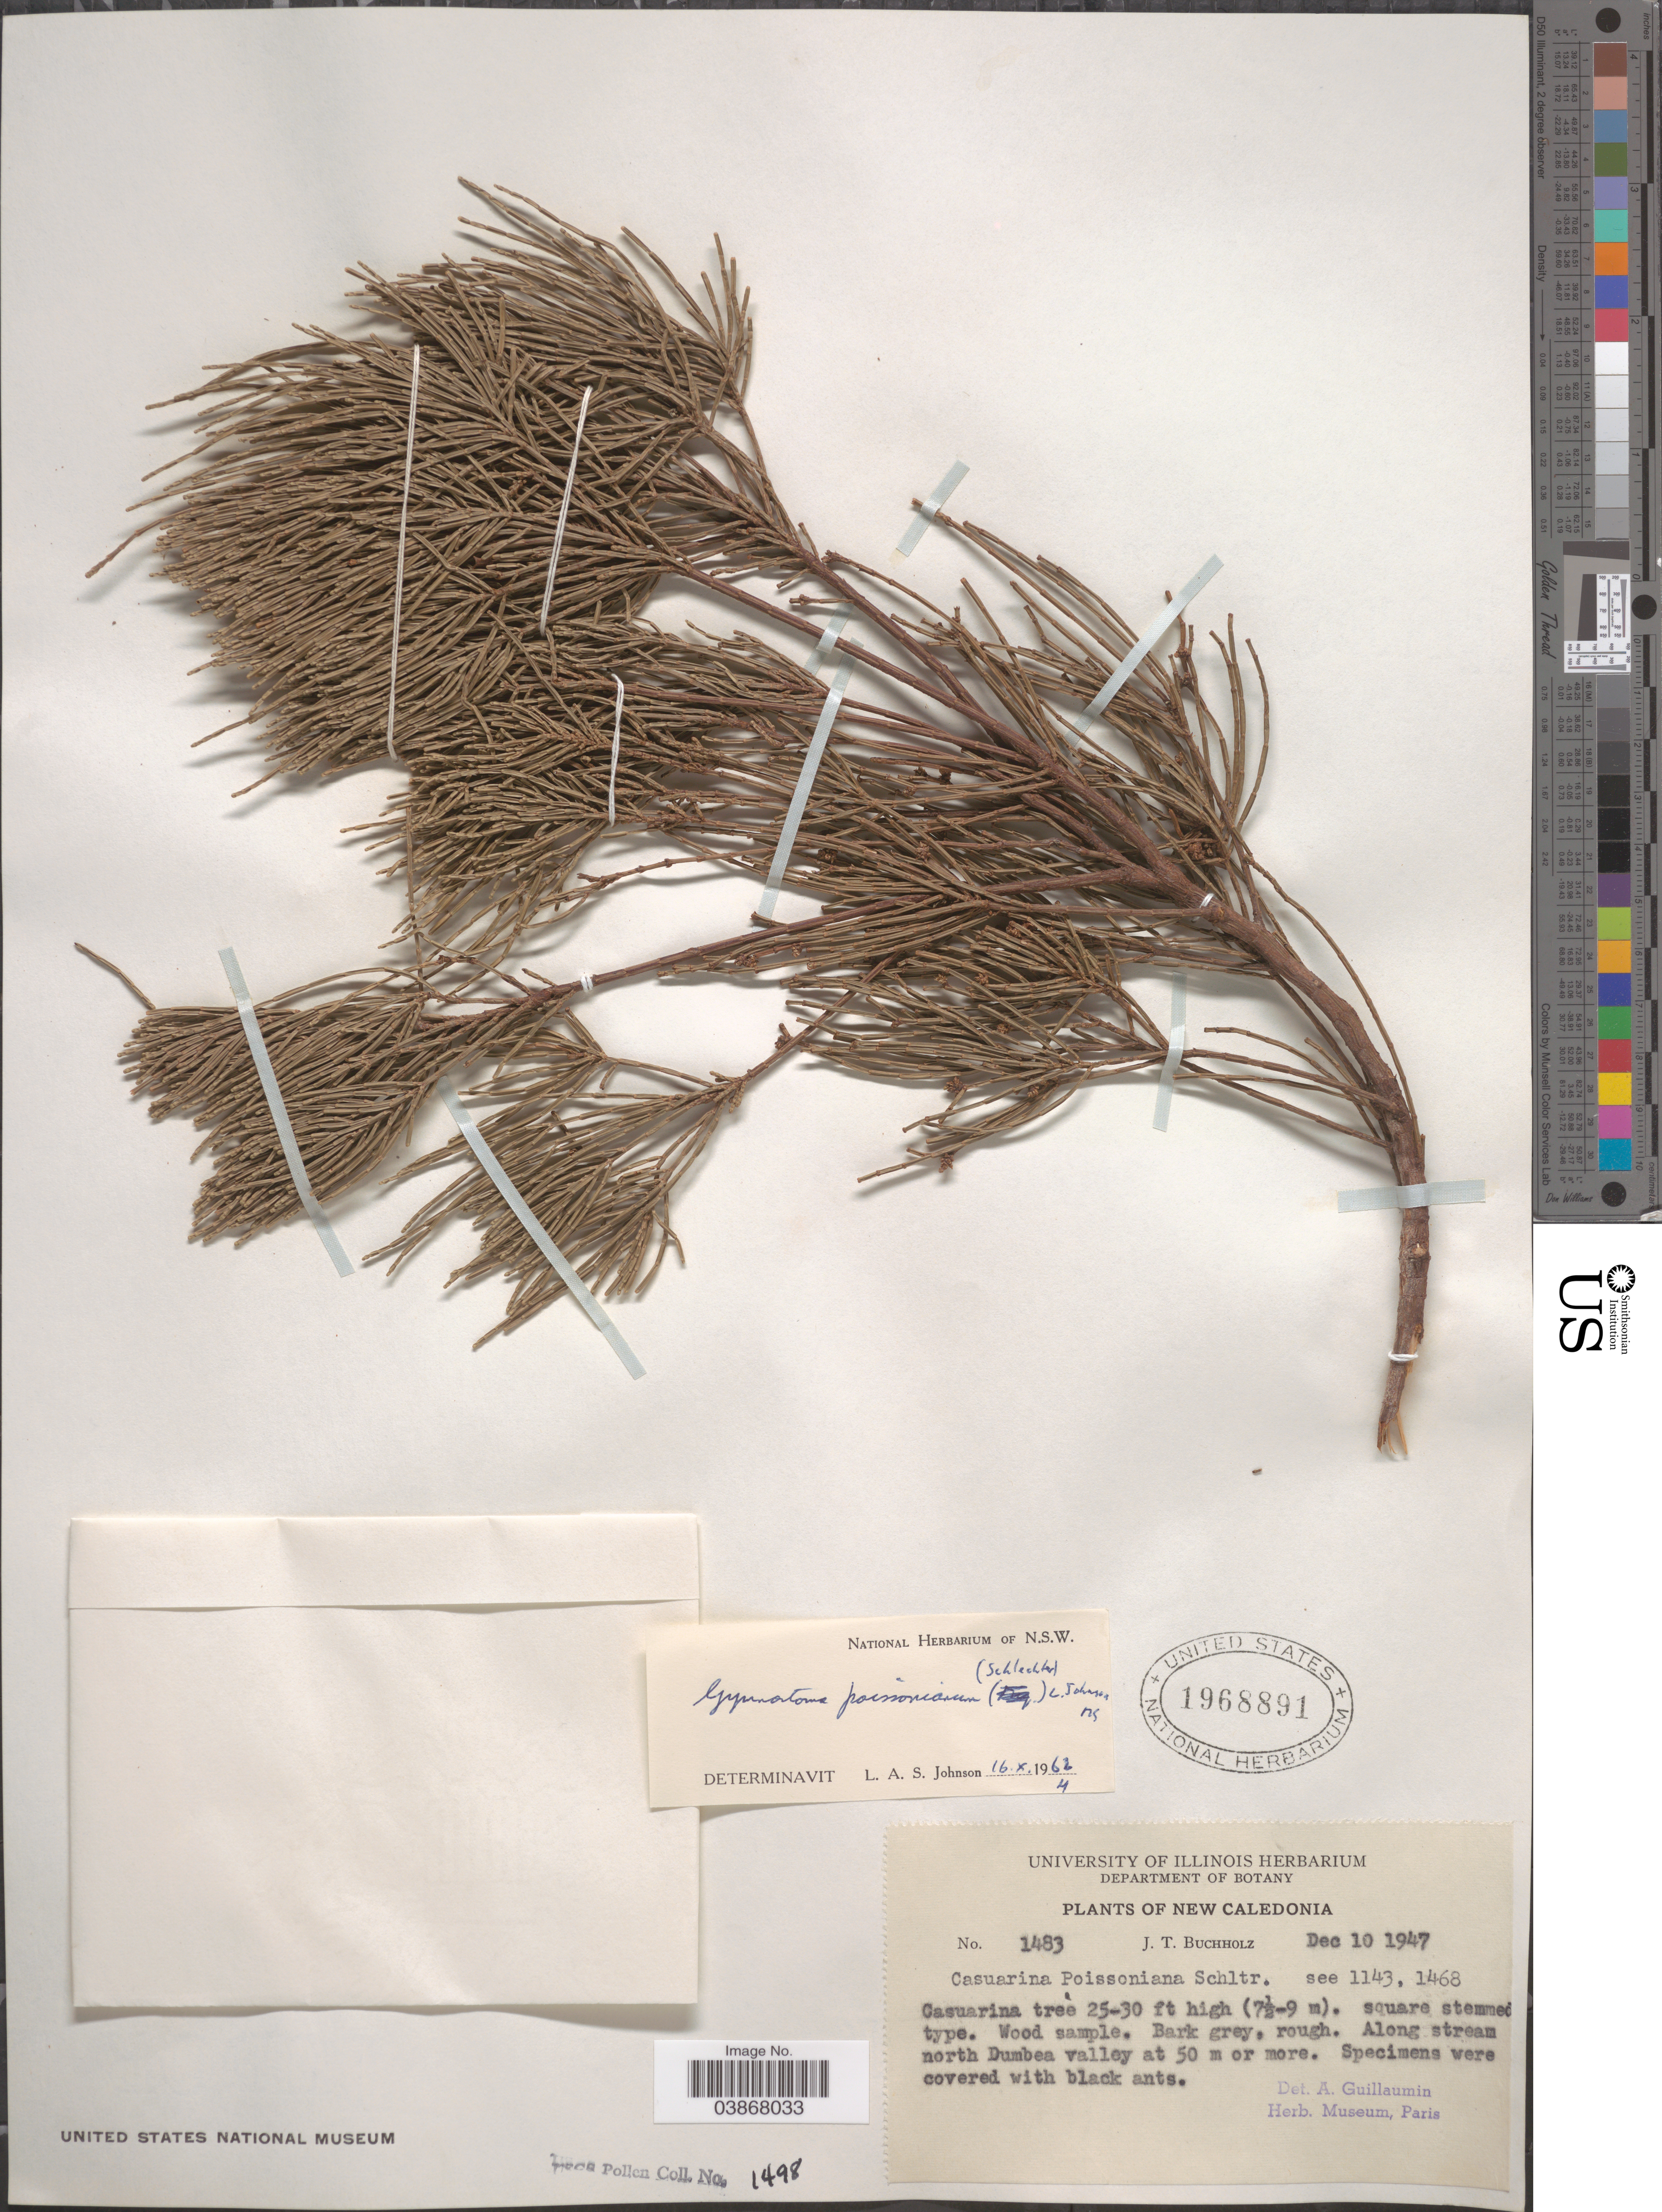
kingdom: Plantae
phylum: Tracheophyta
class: Magnoliopsida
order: Fagales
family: Casuarinaceae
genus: Gymnostoma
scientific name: Gymnostoma poissonianum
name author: (Schltr.) L.A.S. Johnson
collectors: J. T. Buchholz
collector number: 1483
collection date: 1947-12-10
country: New Caledonia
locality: North Dumbea valley.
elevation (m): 50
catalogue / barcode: US 1968891